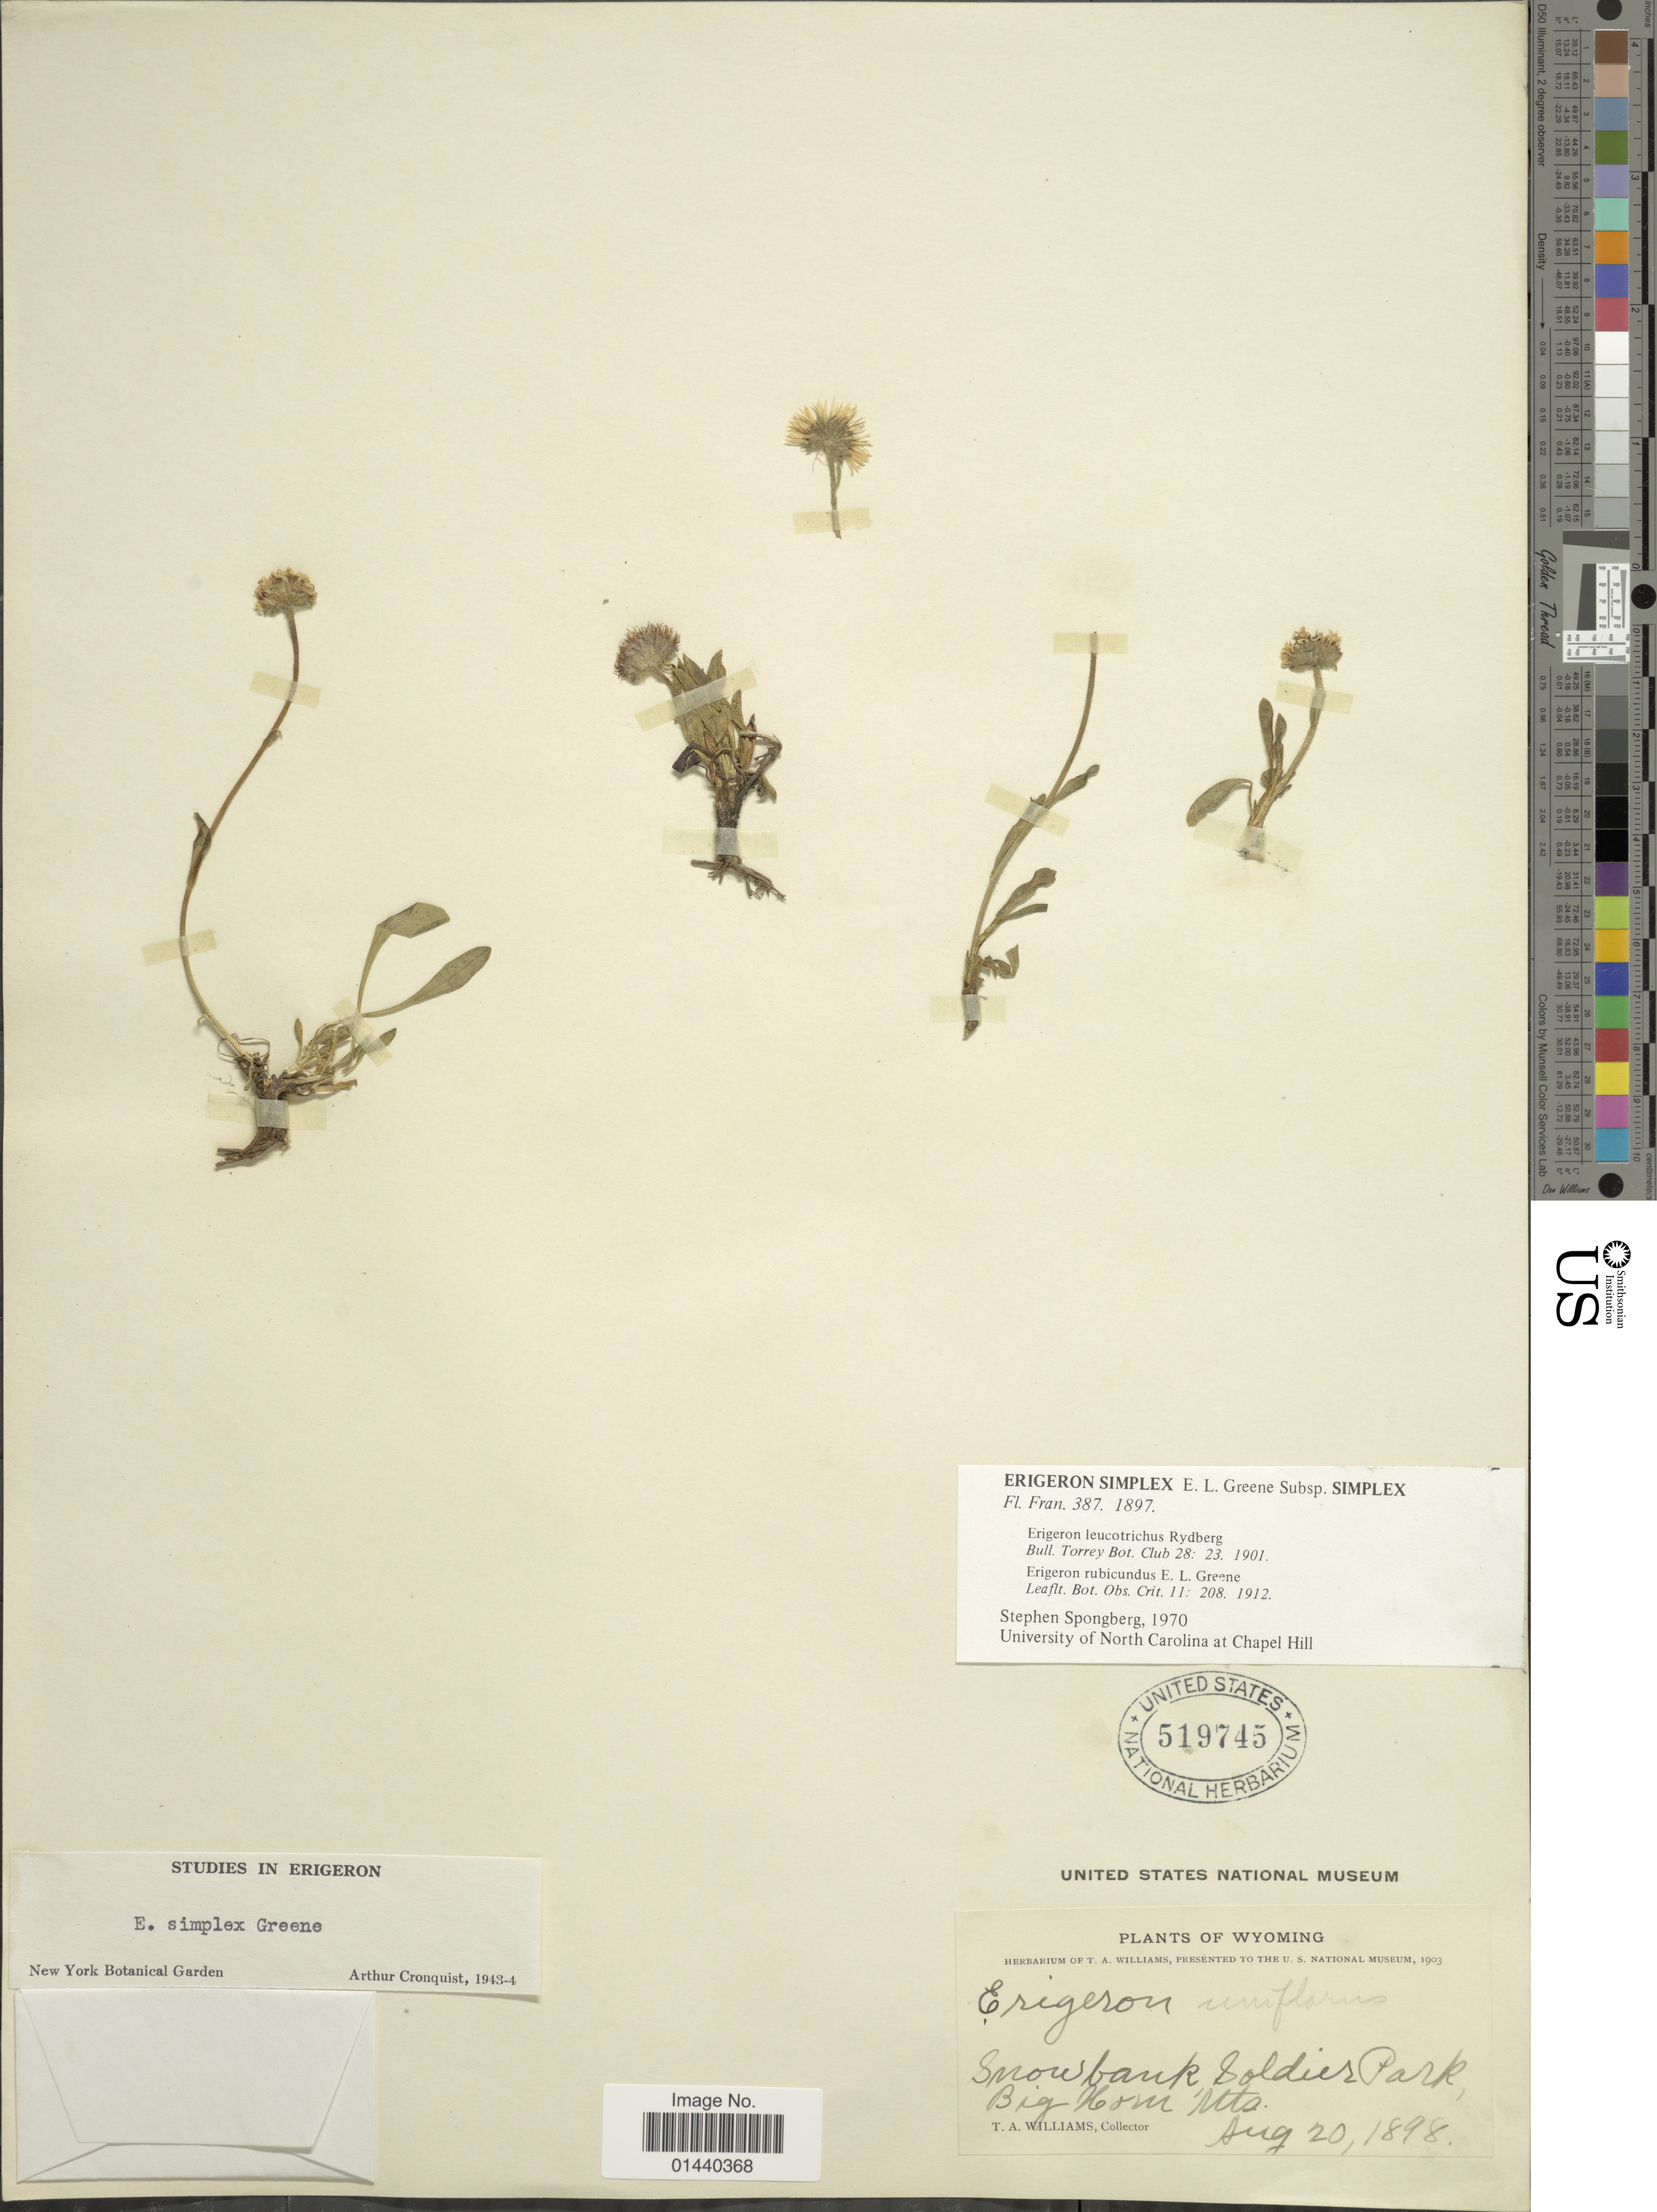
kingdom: Plantae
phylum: Tracheophyta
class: Magnoliopsida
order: Asterales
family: Asteraceae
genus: Erigeron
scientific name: Erigeron simplex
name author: Greene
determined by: Cronquist, A. J.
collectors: T. A. Williams (herbarium)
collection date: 1898-08-20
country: United States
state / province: Wyoming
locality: Snowbank Soldier Park, Big Horn Mts.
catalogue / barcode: US 519745